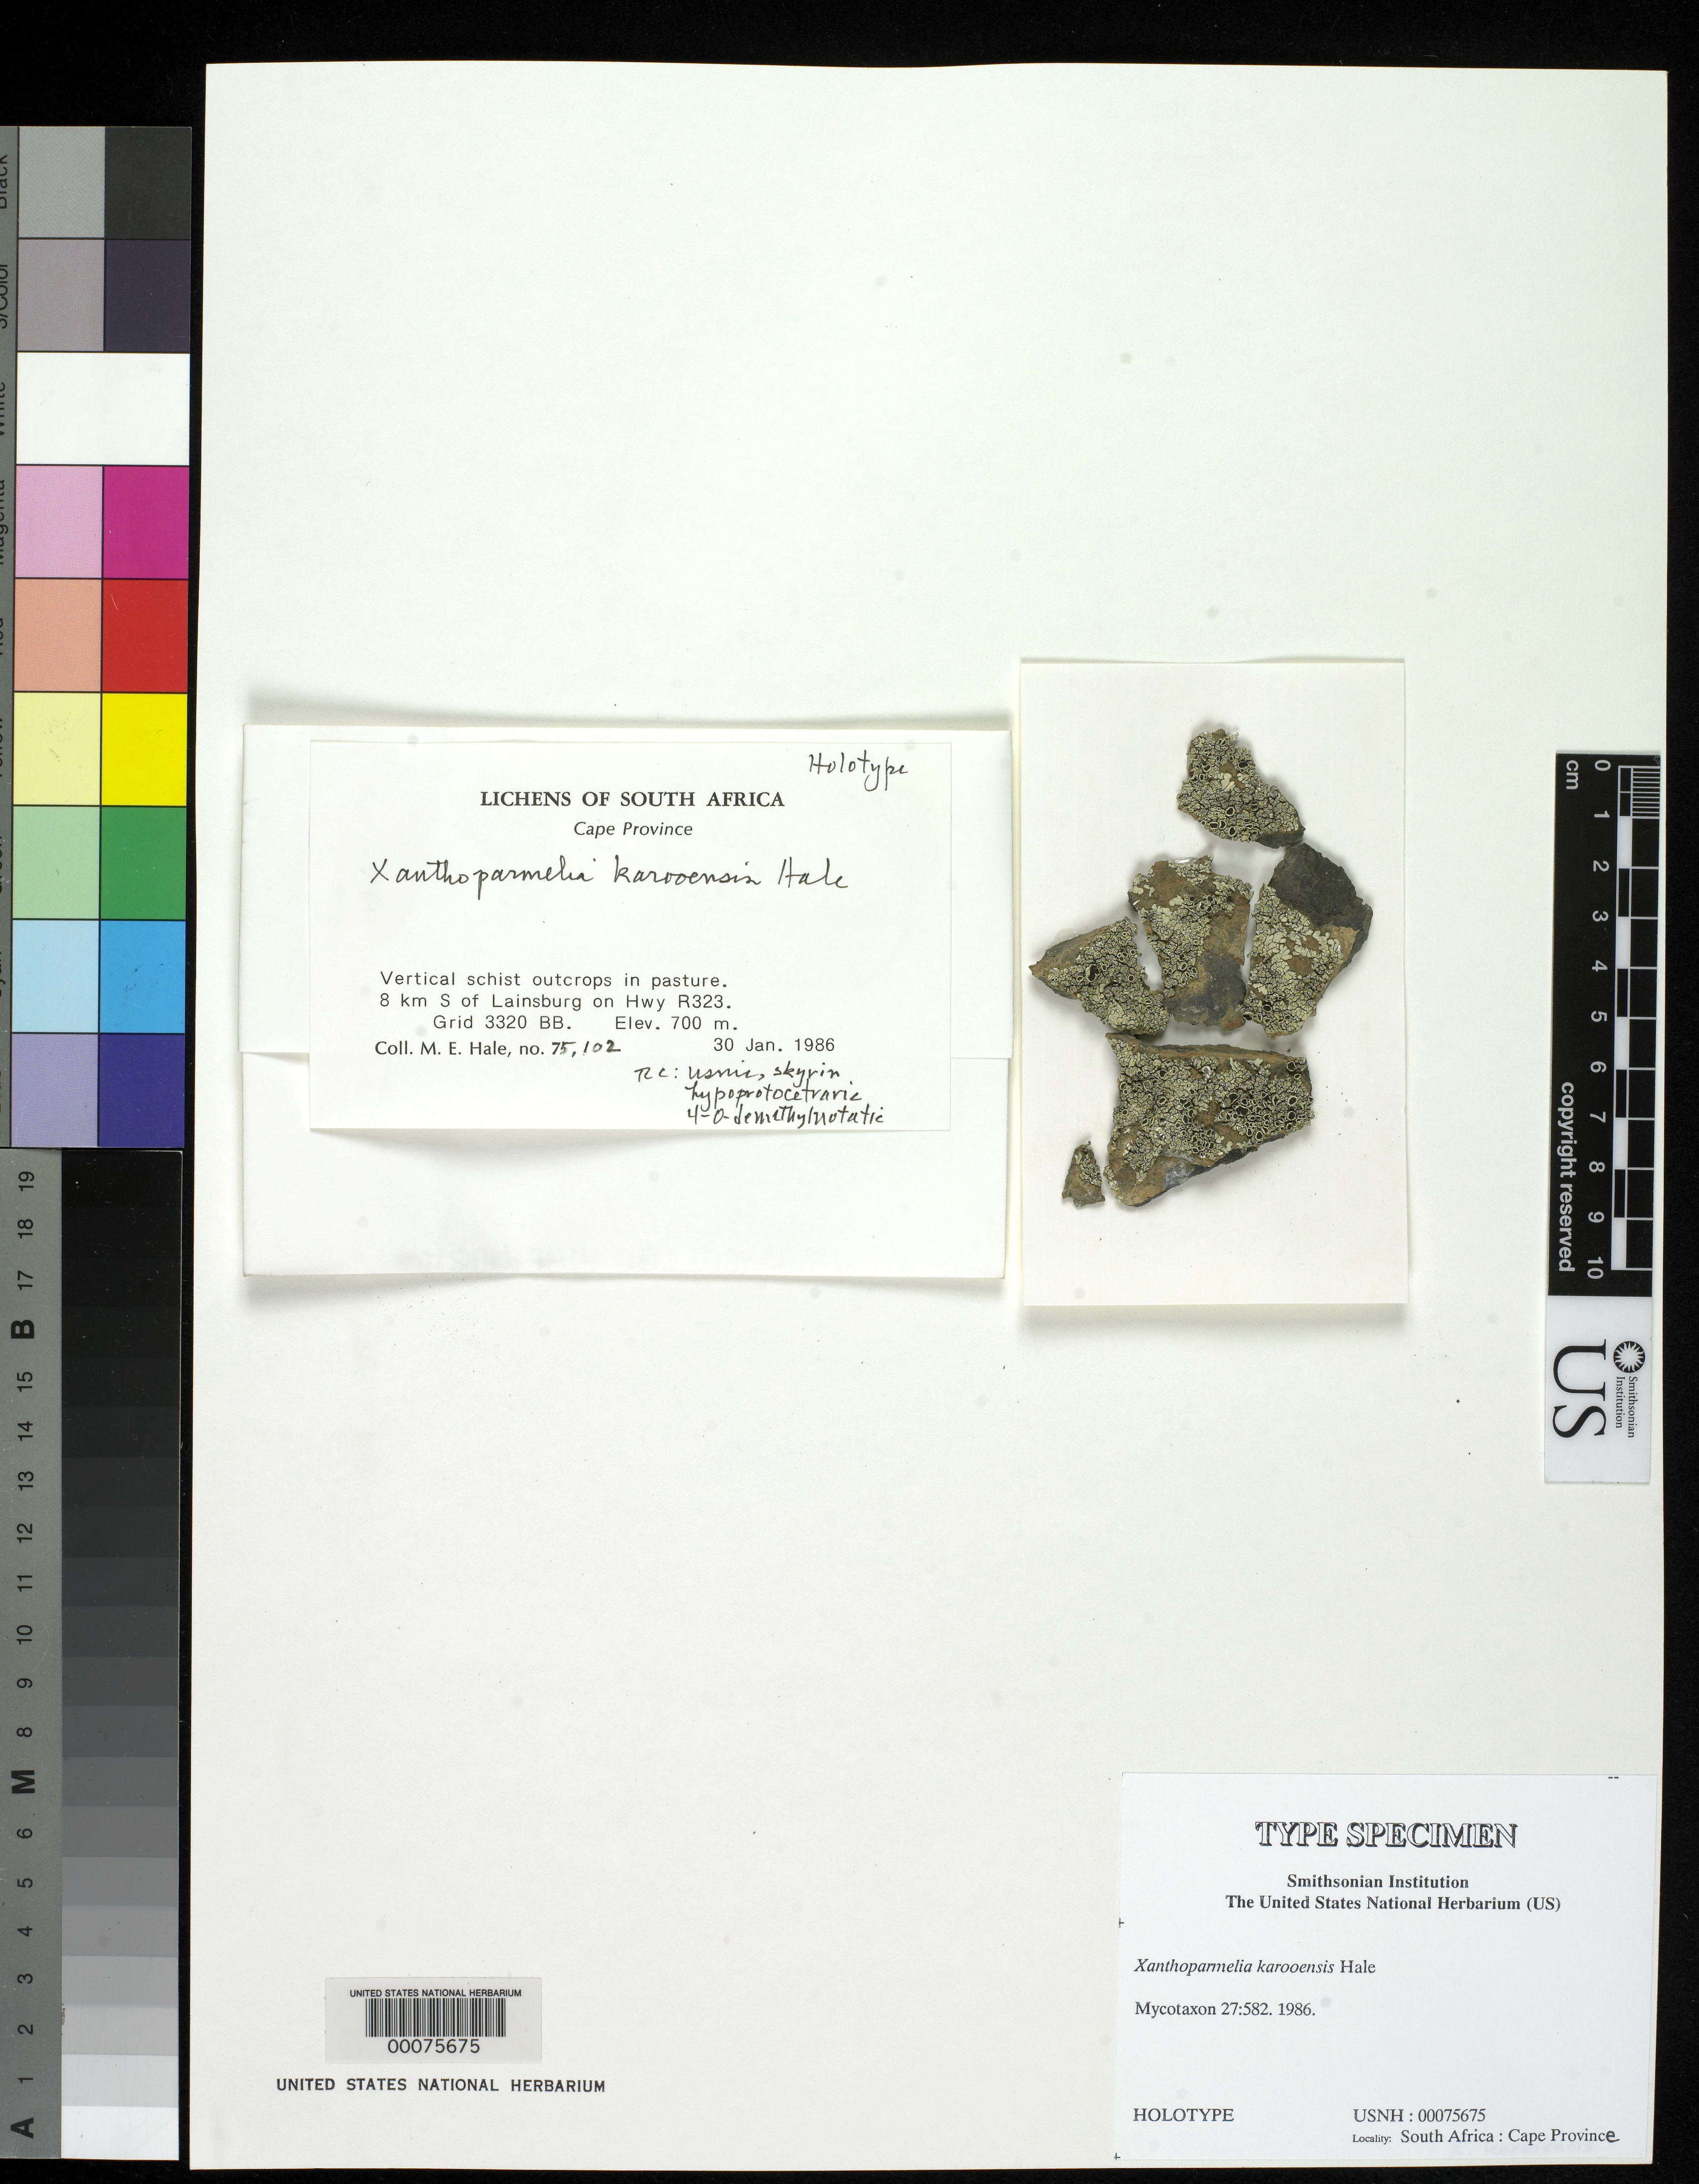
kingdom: Fungi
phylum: Ascomycota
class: Lecanoromycetes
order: Lecanorales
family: Parmeliaceae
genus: Xanthoparmelia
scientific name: Xanthoparmelia karooensis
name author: Hale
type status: Holotype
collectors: M. Hale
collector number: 75102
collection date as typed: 30 Jan 1986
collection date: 1986-01-30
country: South Africa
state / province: Western Cape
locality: Grid 3320 BB, 8 km S of Lainsburg on Hwy R323, vertical schist outcrops in pasture.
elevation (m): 700